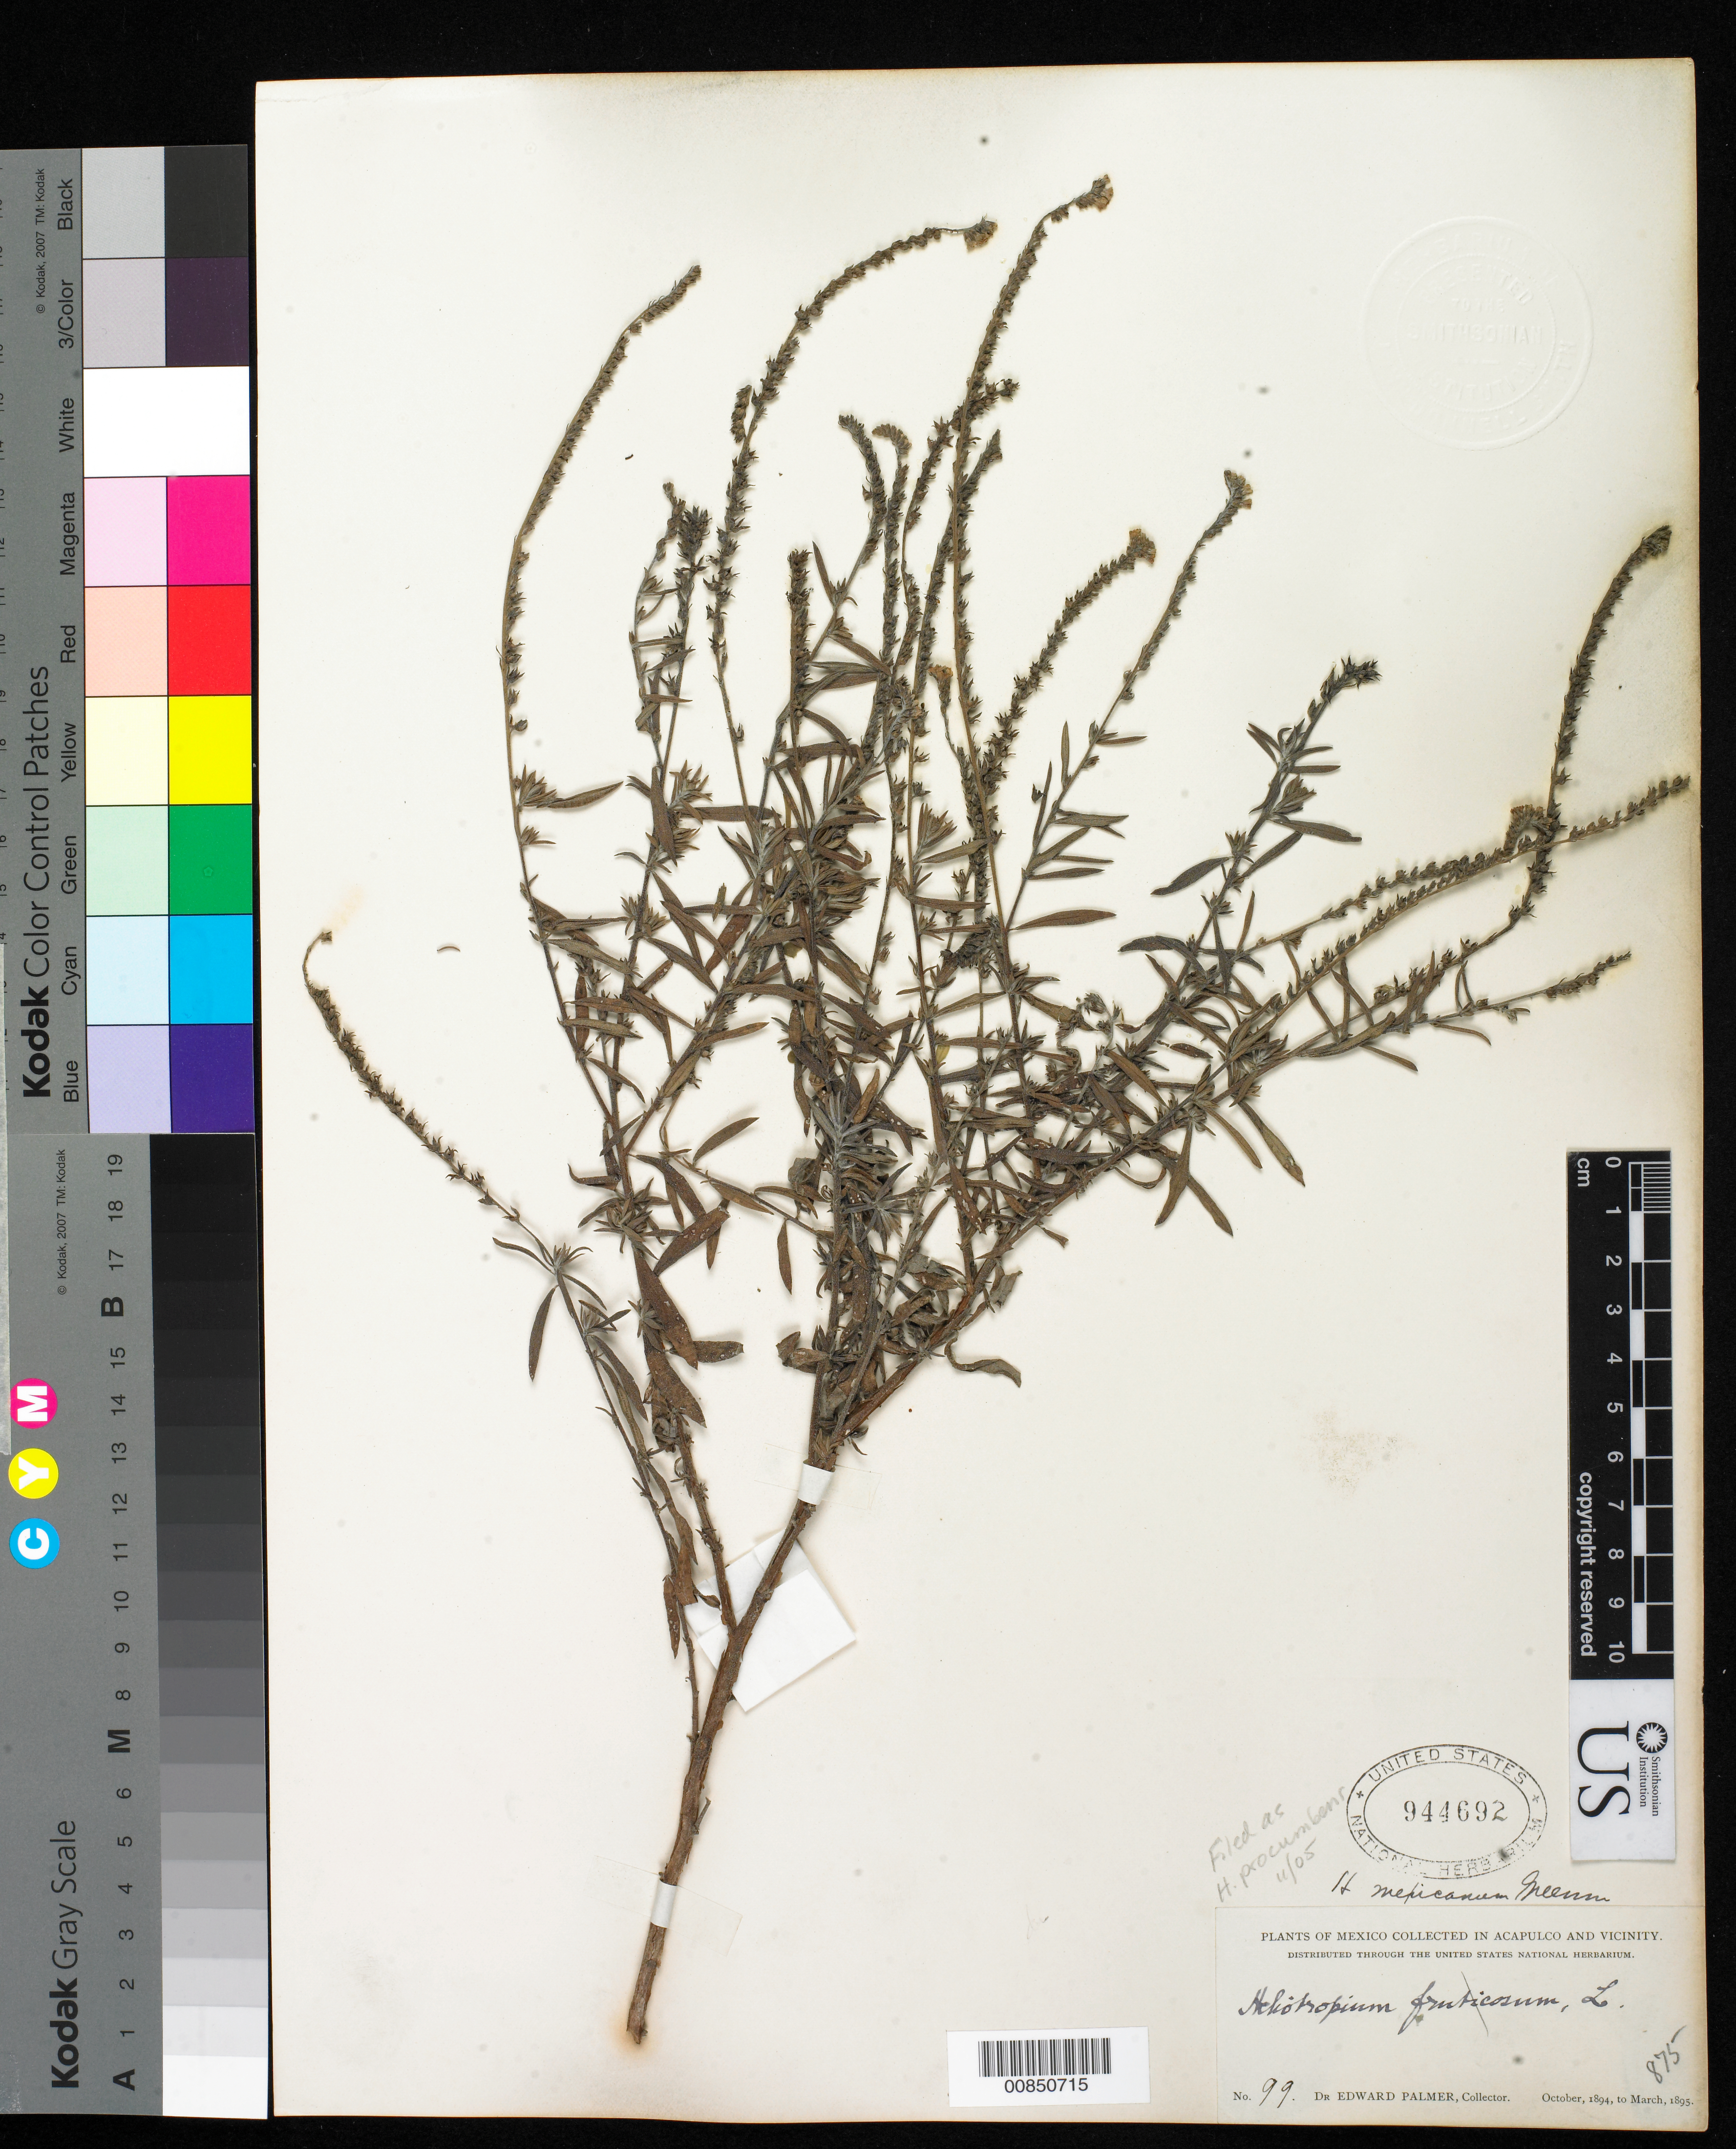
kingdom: Plantae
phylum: Tracheophyta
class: Magnoliopsida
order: Boraginales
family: Heliotropiaceae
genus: Euploca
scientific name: Euploca procumbens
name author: (Mill.) Diane & Hilger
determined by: Feuillet, C.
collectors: E. Palmer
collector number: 99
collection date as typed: Oct 1894 to -- Mar 1895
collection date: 1894-10/1895-03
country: Mexico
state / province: Guerrero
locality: Acapulco, Guerrero and vicinity.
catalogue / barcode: US 944692